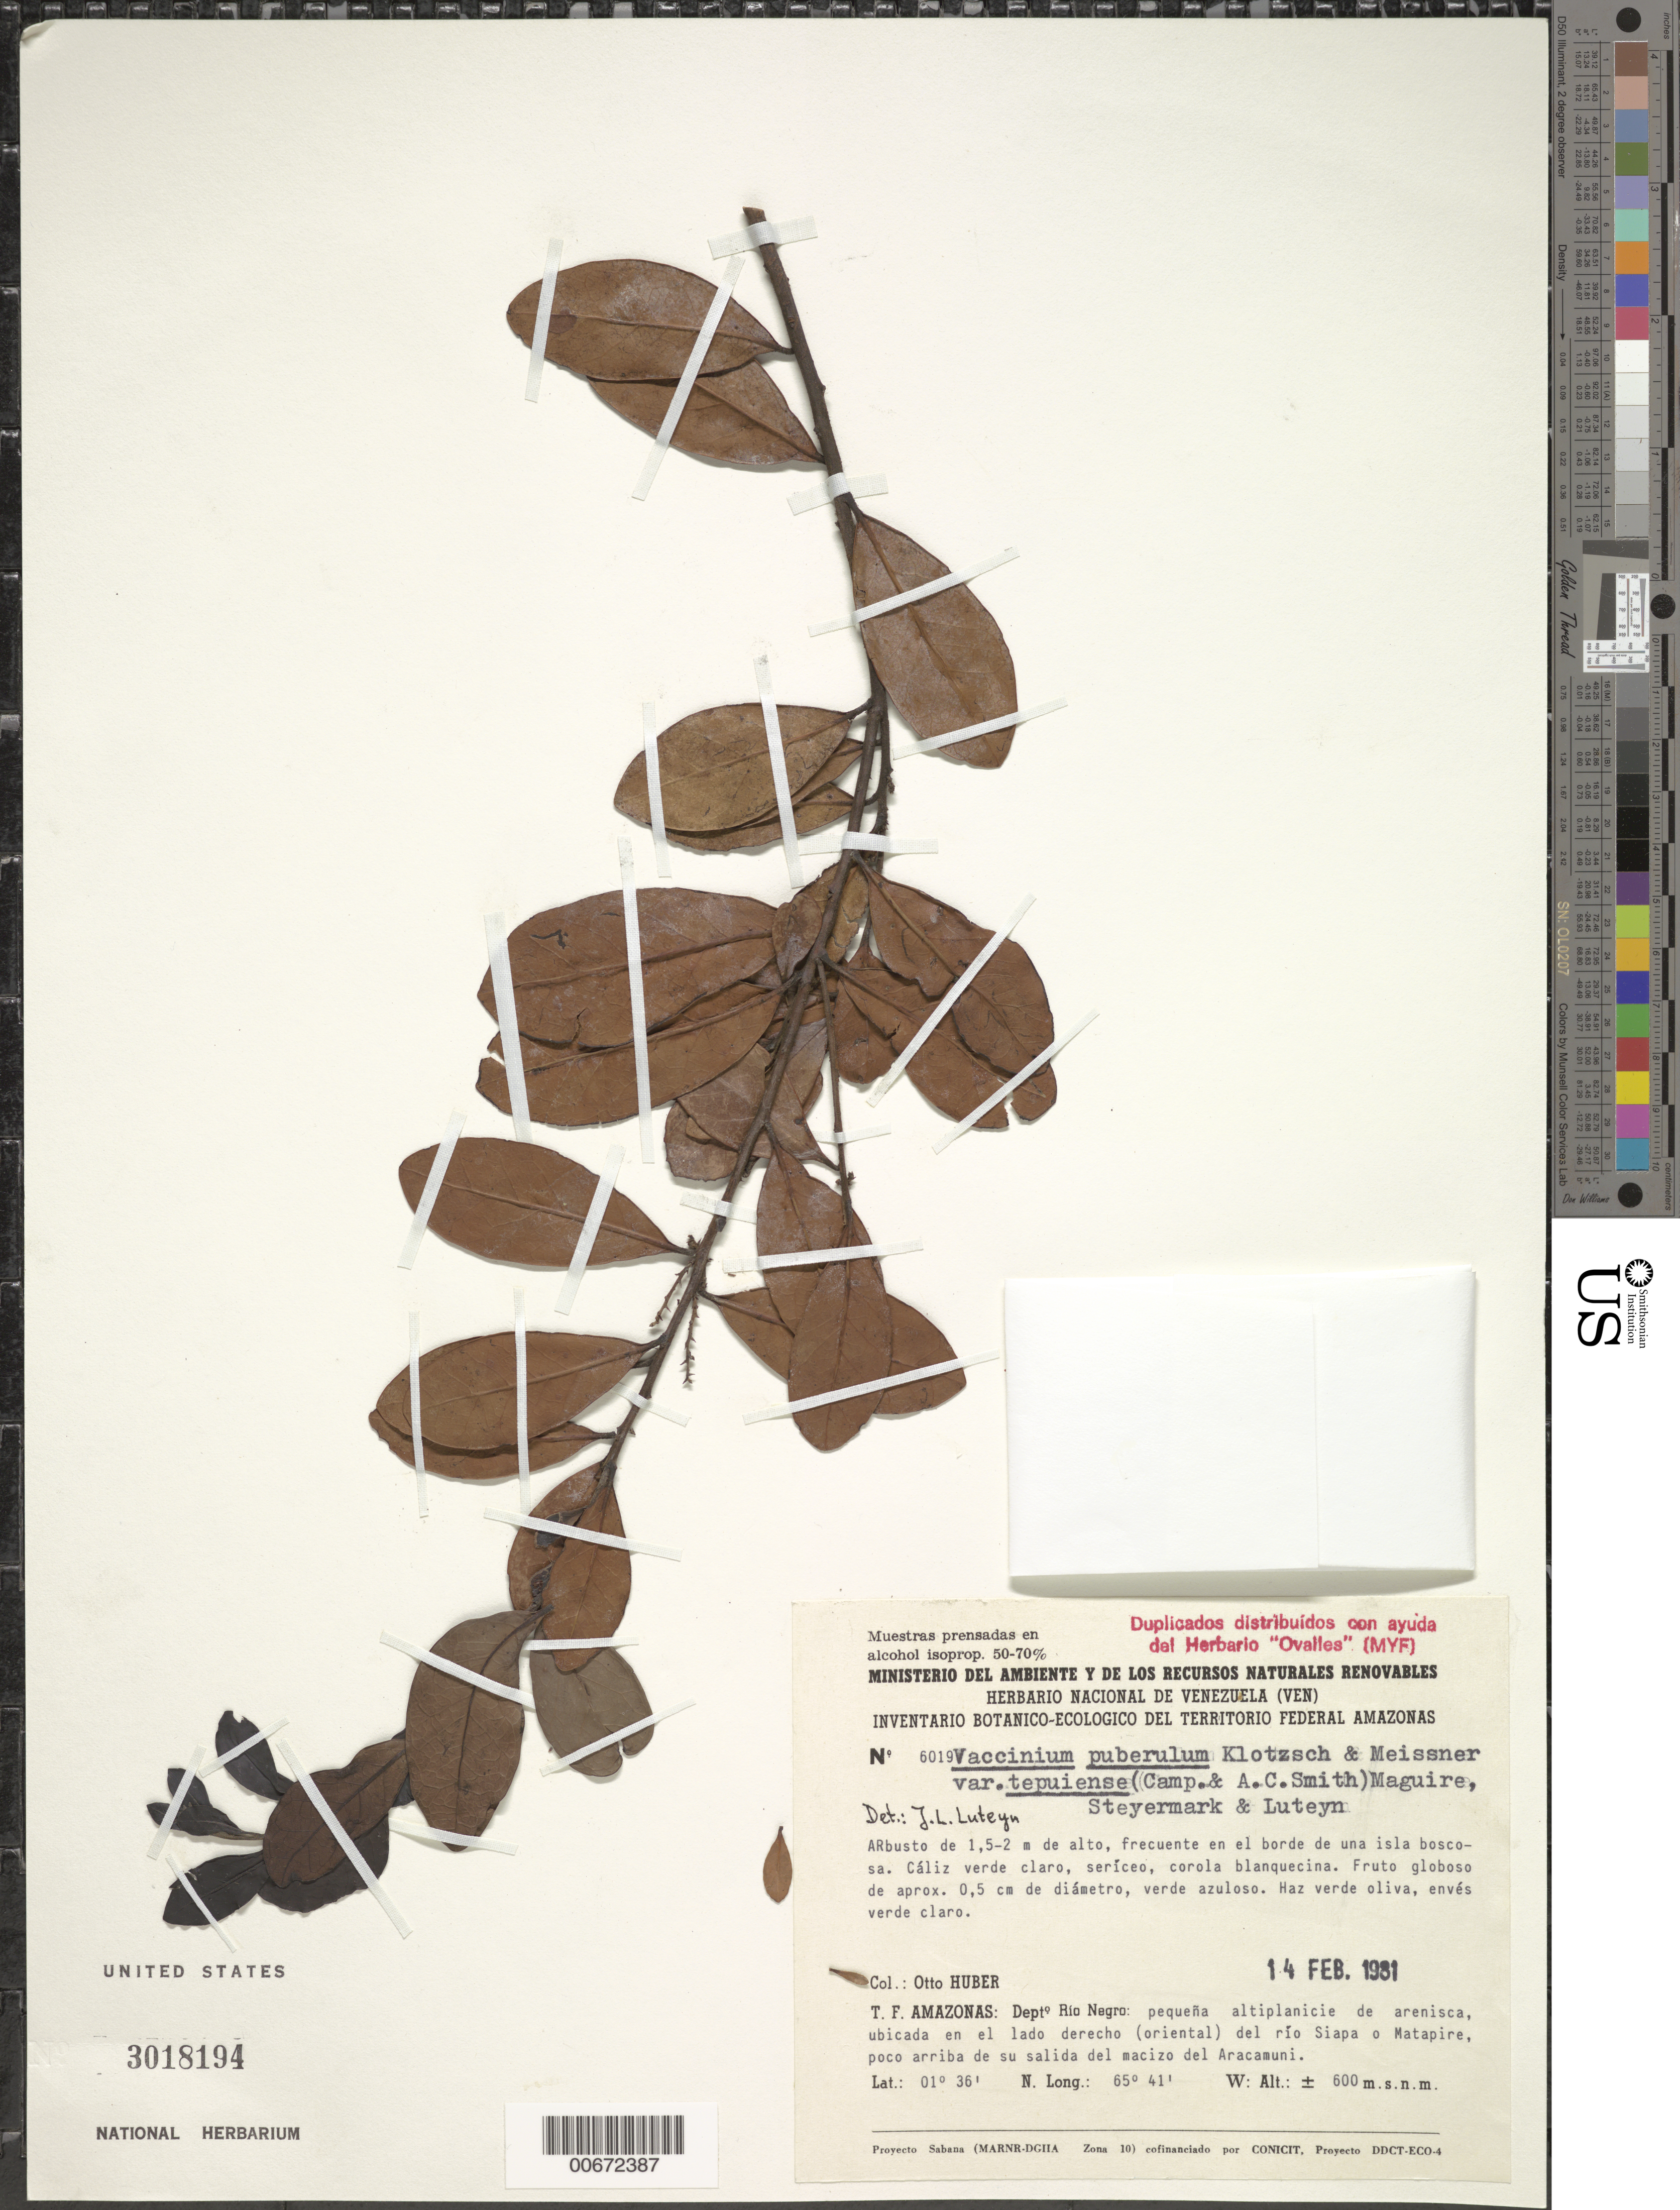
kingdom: Plantae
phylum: Tracheophyta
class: Magnoliopsida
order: Ericales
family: Ericaceae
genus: Vaccinium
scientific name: Vaccinium puberulum var. tepuiense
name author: (Camp & A.C. Sm.) Maguire et al.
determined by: Luteyn, J. L.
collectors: O. Huber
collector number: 6019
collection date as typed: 14-Feb-81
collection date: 1981-02-14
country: Venezuela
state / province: Amazonas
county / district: Río Negro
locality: Río Siapa o Matapire, poco arriba de su salida del macizo del Aracamuni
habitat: Borde de una isla boscosa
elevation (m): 600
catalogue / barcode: US 3018194